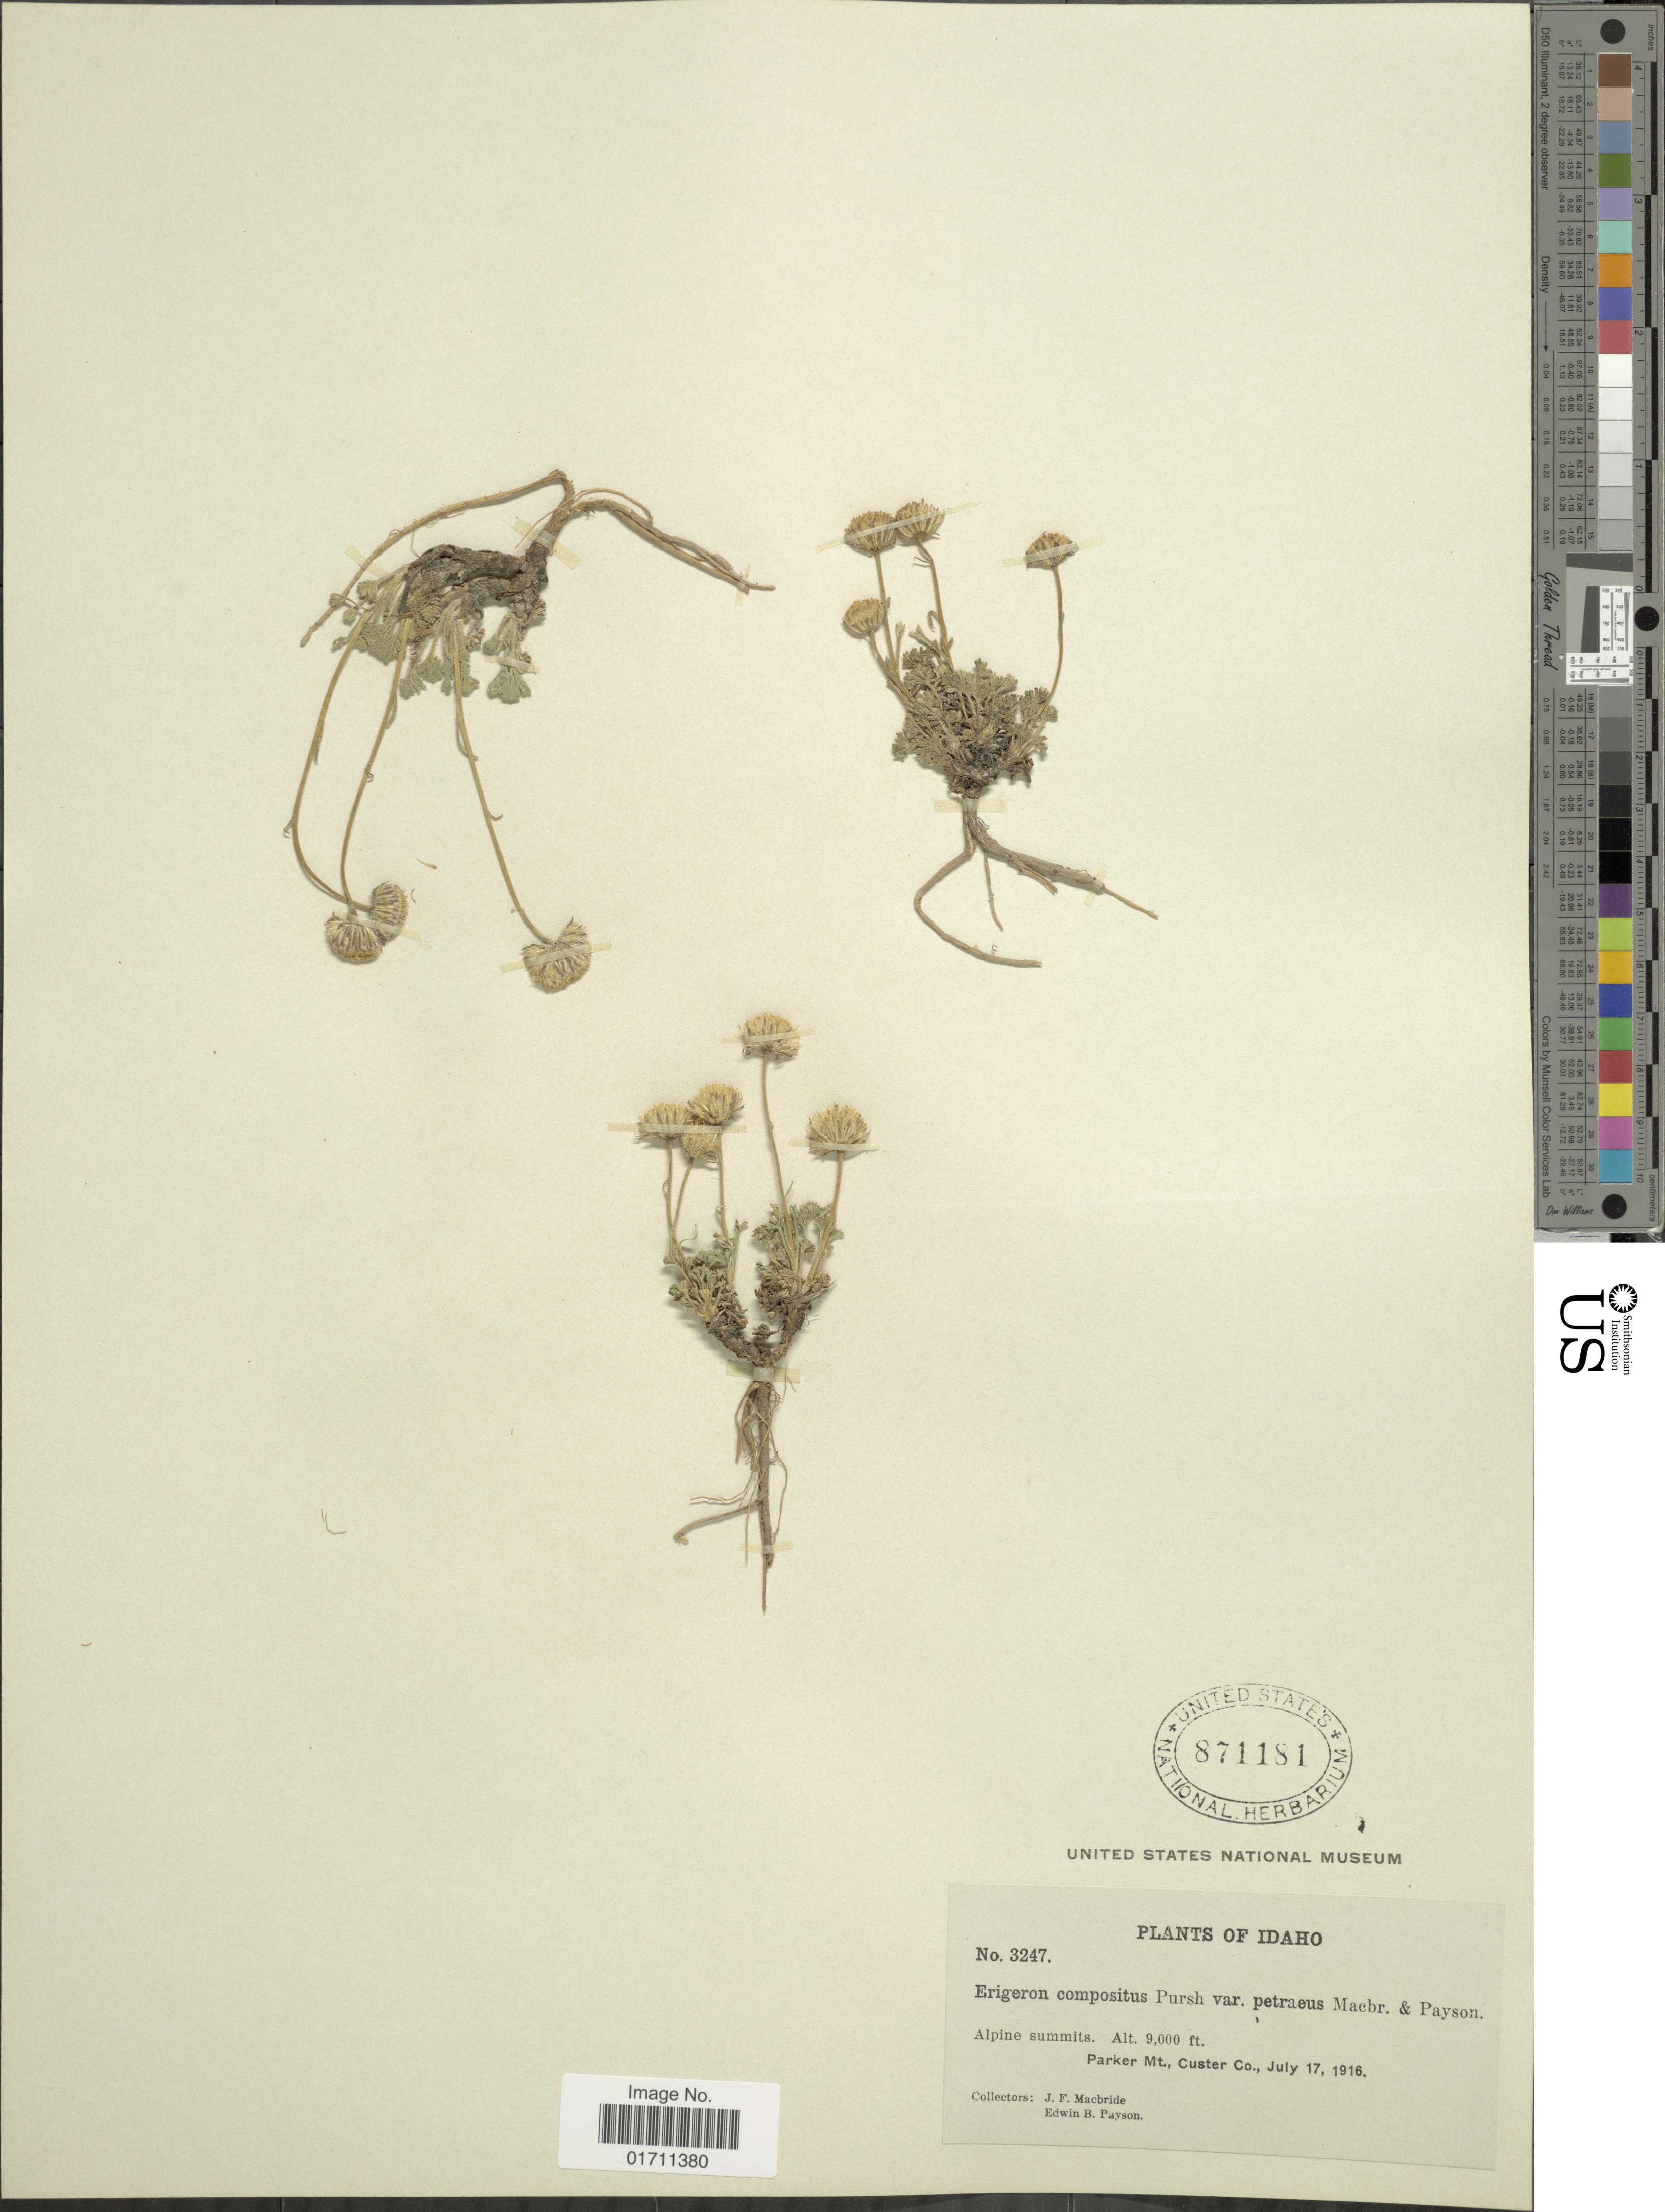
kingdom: Plantae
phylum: Tracheophyta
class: Magnoliopsida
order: Asterales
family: Asteraceae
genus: Erigeron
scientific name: Erigeron compositus var. petraeus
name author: J.F. Macbr. & Payson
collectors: J. F. Macbride & E. B. Payson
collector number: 3247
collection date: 1916-07-17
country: United States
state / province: Idaho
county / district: Custer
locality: Alpine summits. Parker Mt.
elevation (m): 2743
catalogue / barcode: US 871181